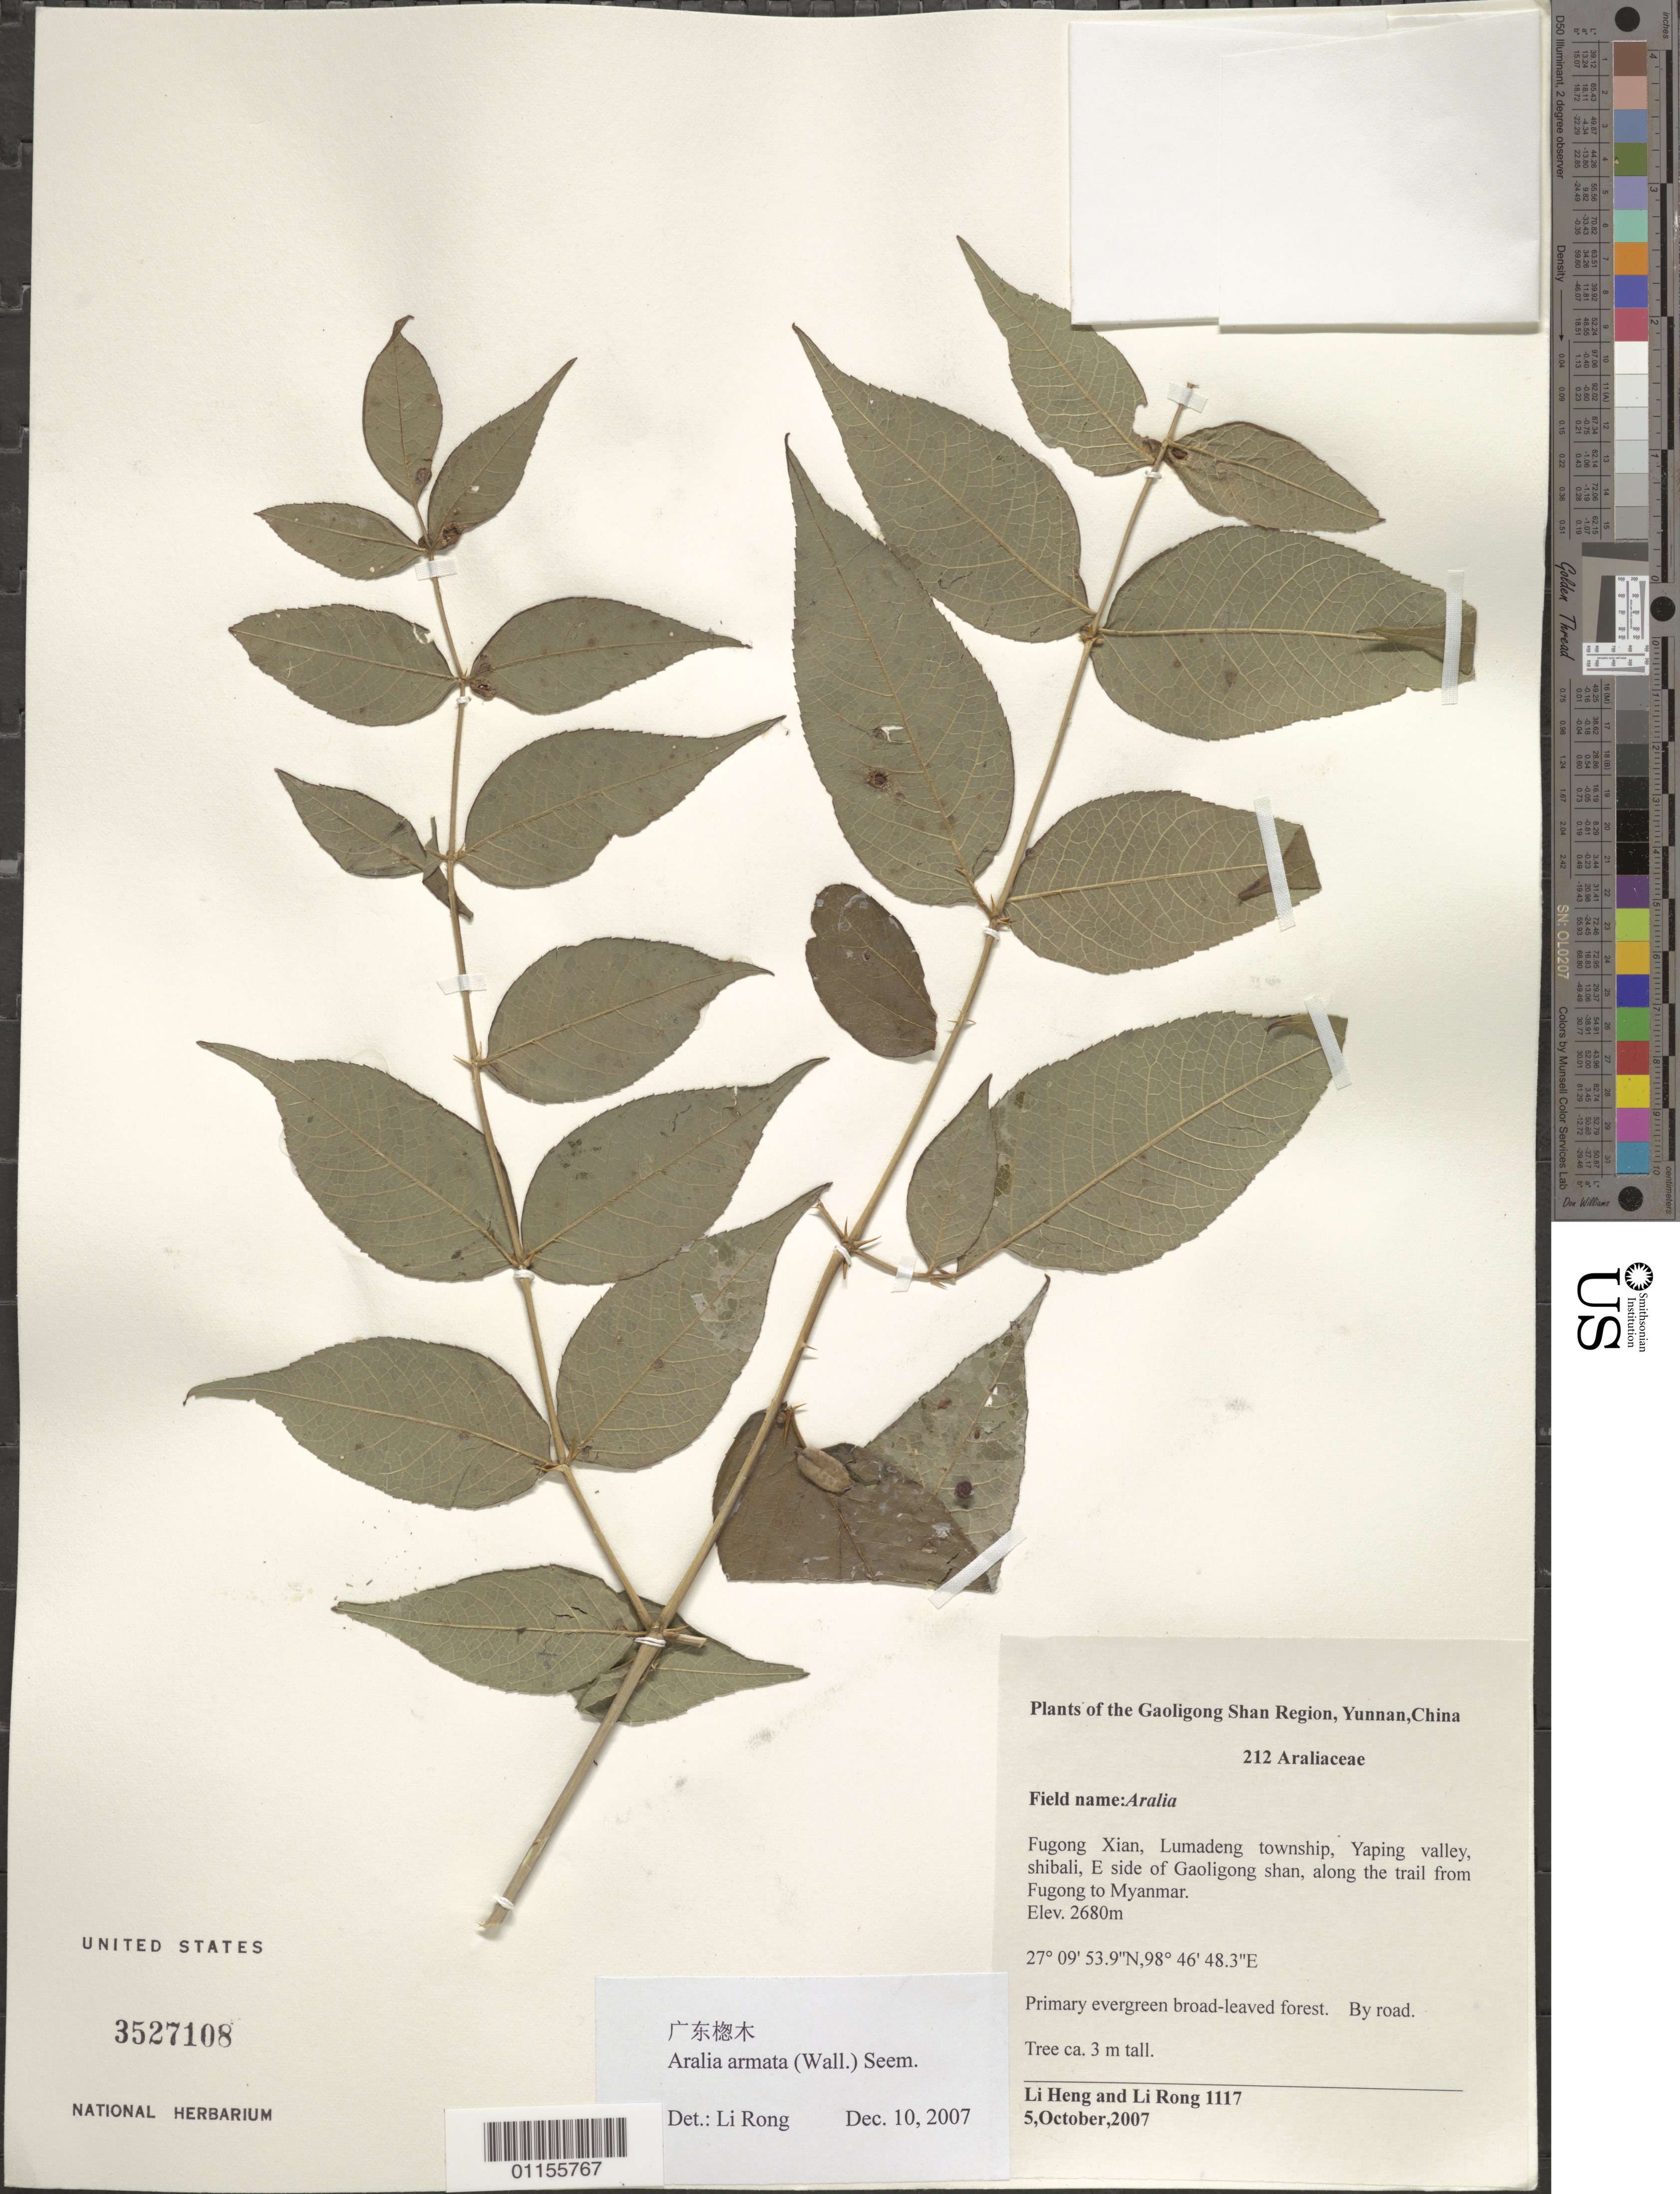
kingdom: Plantae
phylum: Tracheophyta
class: Magnoliopsida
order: Apiales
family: Araliaceae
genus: Aralia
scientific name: Aralia armata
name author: (Wall.) Seem.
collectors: L. Heng & R. Li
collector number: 1117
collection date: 2007-10-05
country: China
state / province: Yunnan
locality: Fugong Xian, Lumadeng township, Yaping valley, shibali, E side of Gaoligong shan, along the trail from Fugong to Myanmar.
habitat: Primary evergreen broad-leaved forest. By road. Tree.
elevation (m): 2680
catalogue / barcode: US 3527108